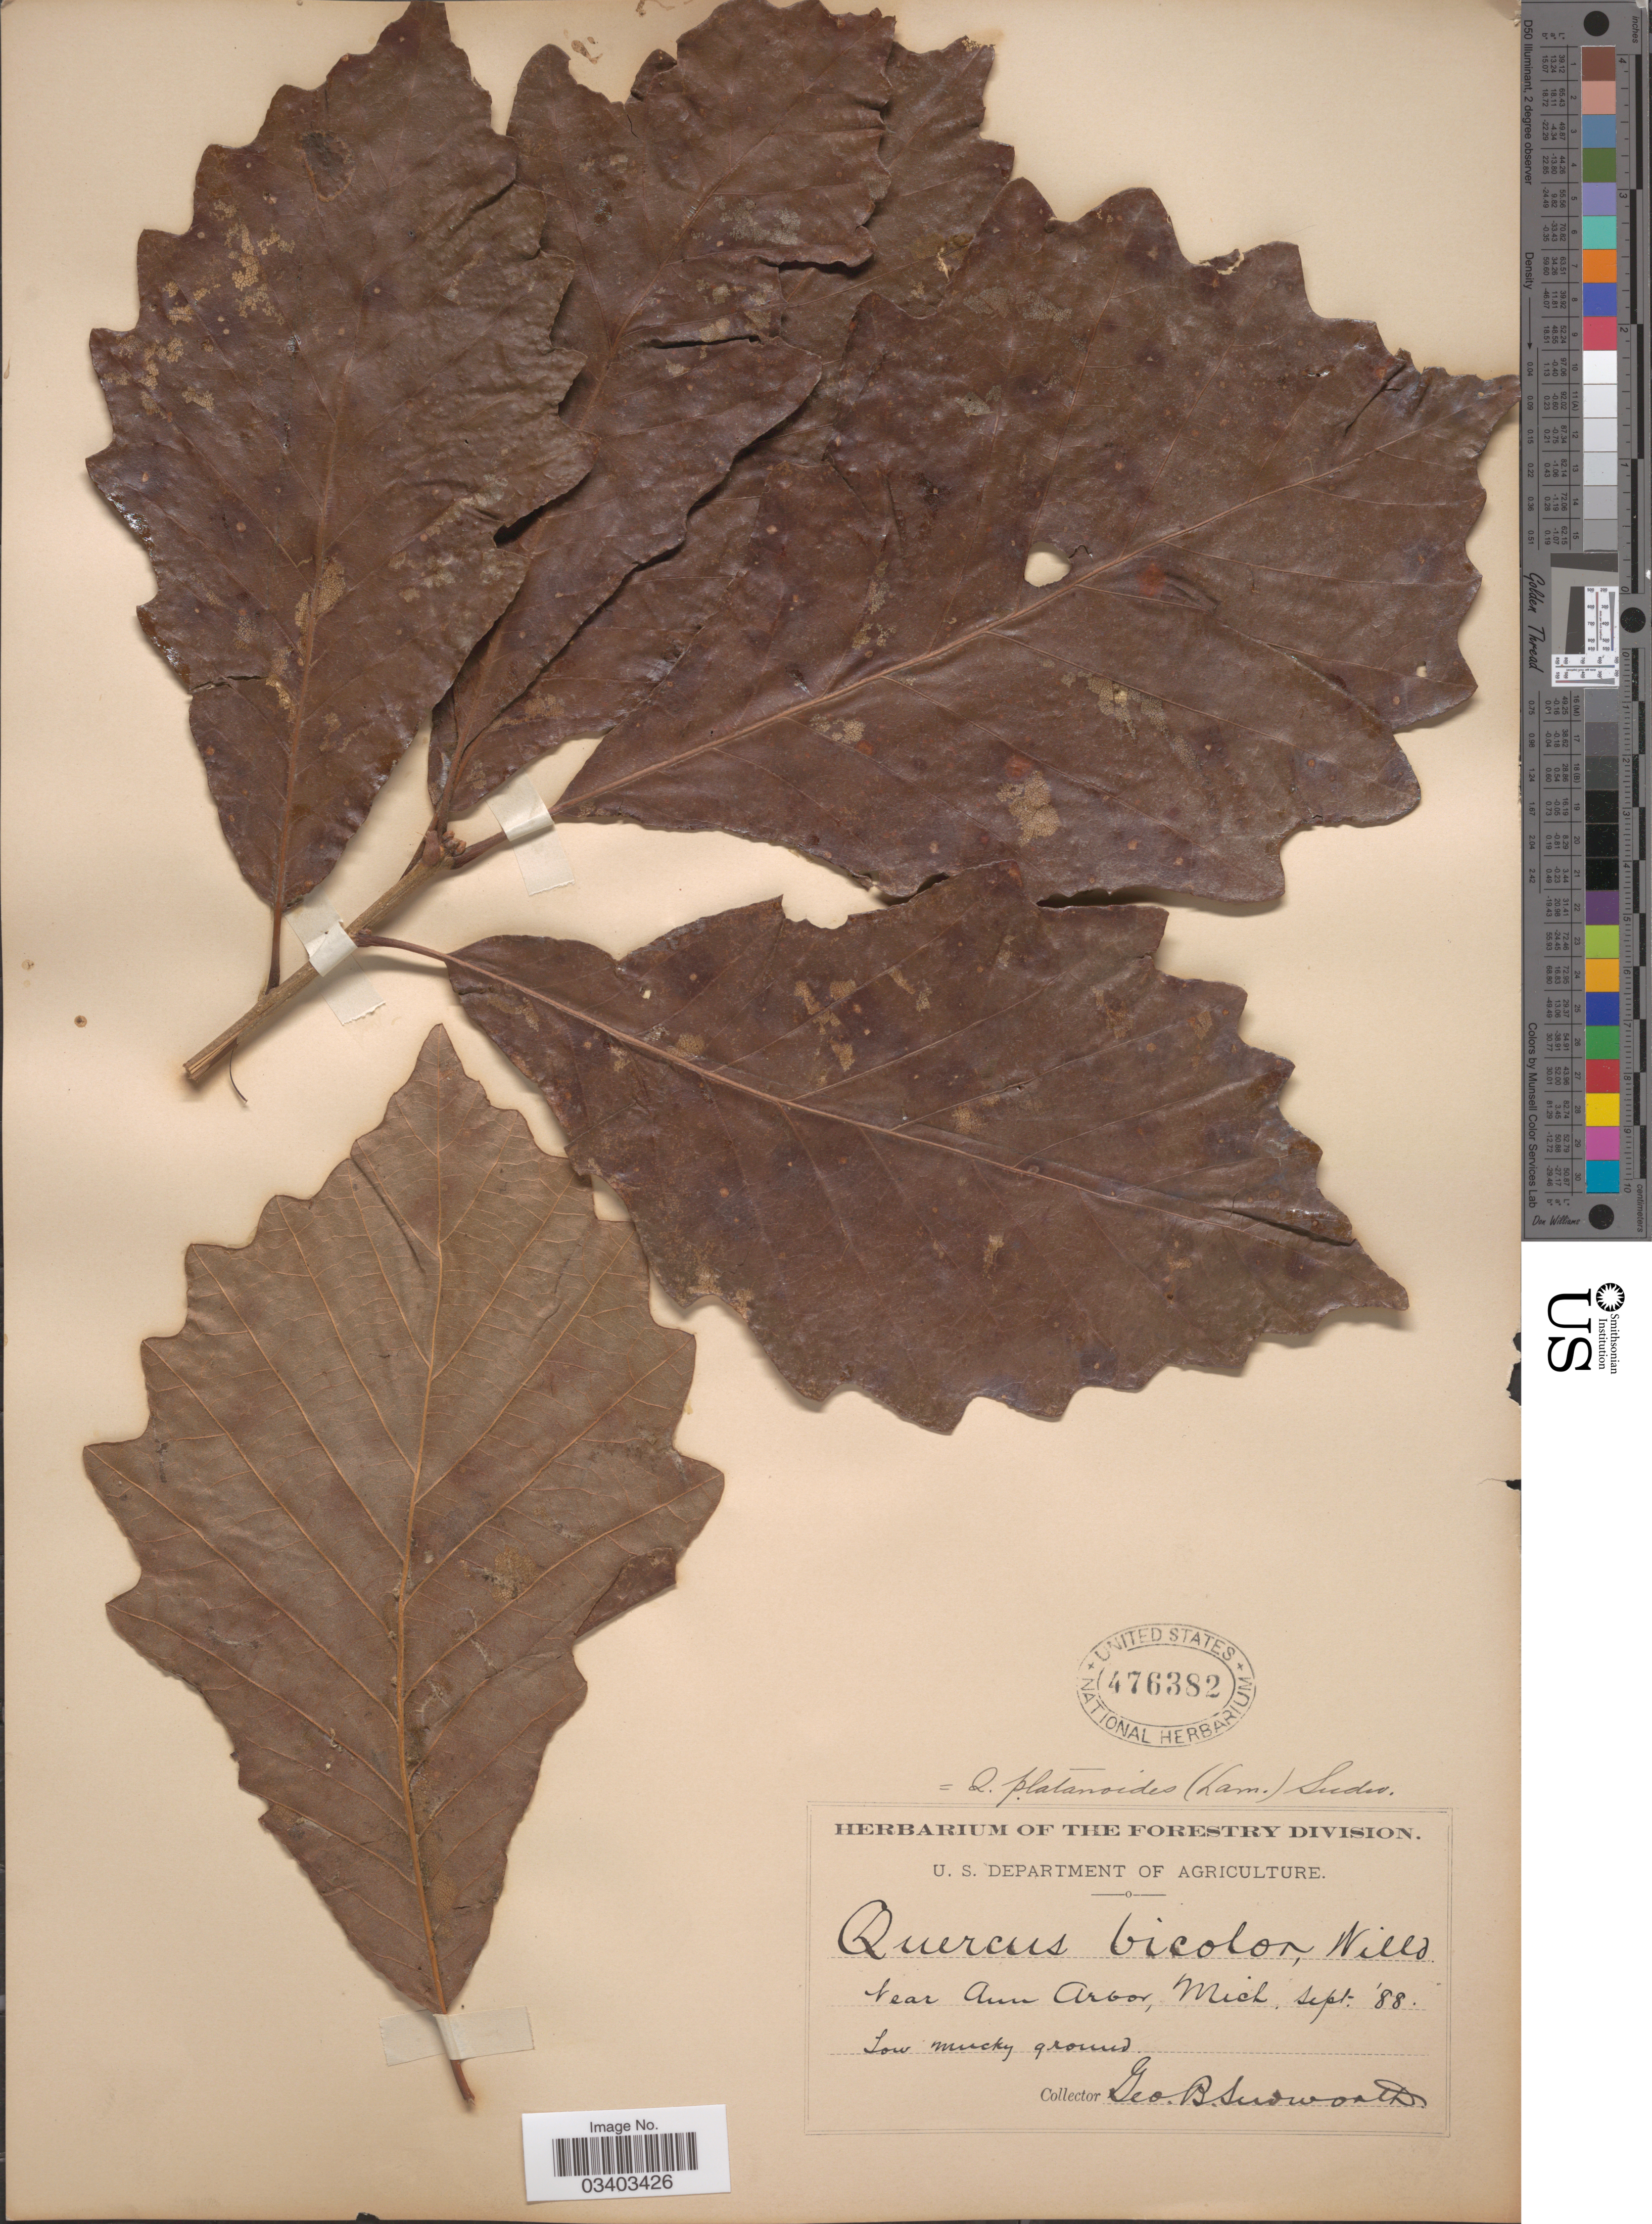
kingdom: Plantae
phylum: Tracheophyta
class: Magnoliopsida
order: Fagales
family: Fagaceae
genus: Quercus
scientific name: Quercus bicolor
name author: Willd.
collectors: G. B. Sudworth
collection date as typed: Transcribed d/m/y: /9/88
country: United States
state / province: Michigan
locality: Near Ann Arbor.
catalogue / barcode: US 476382